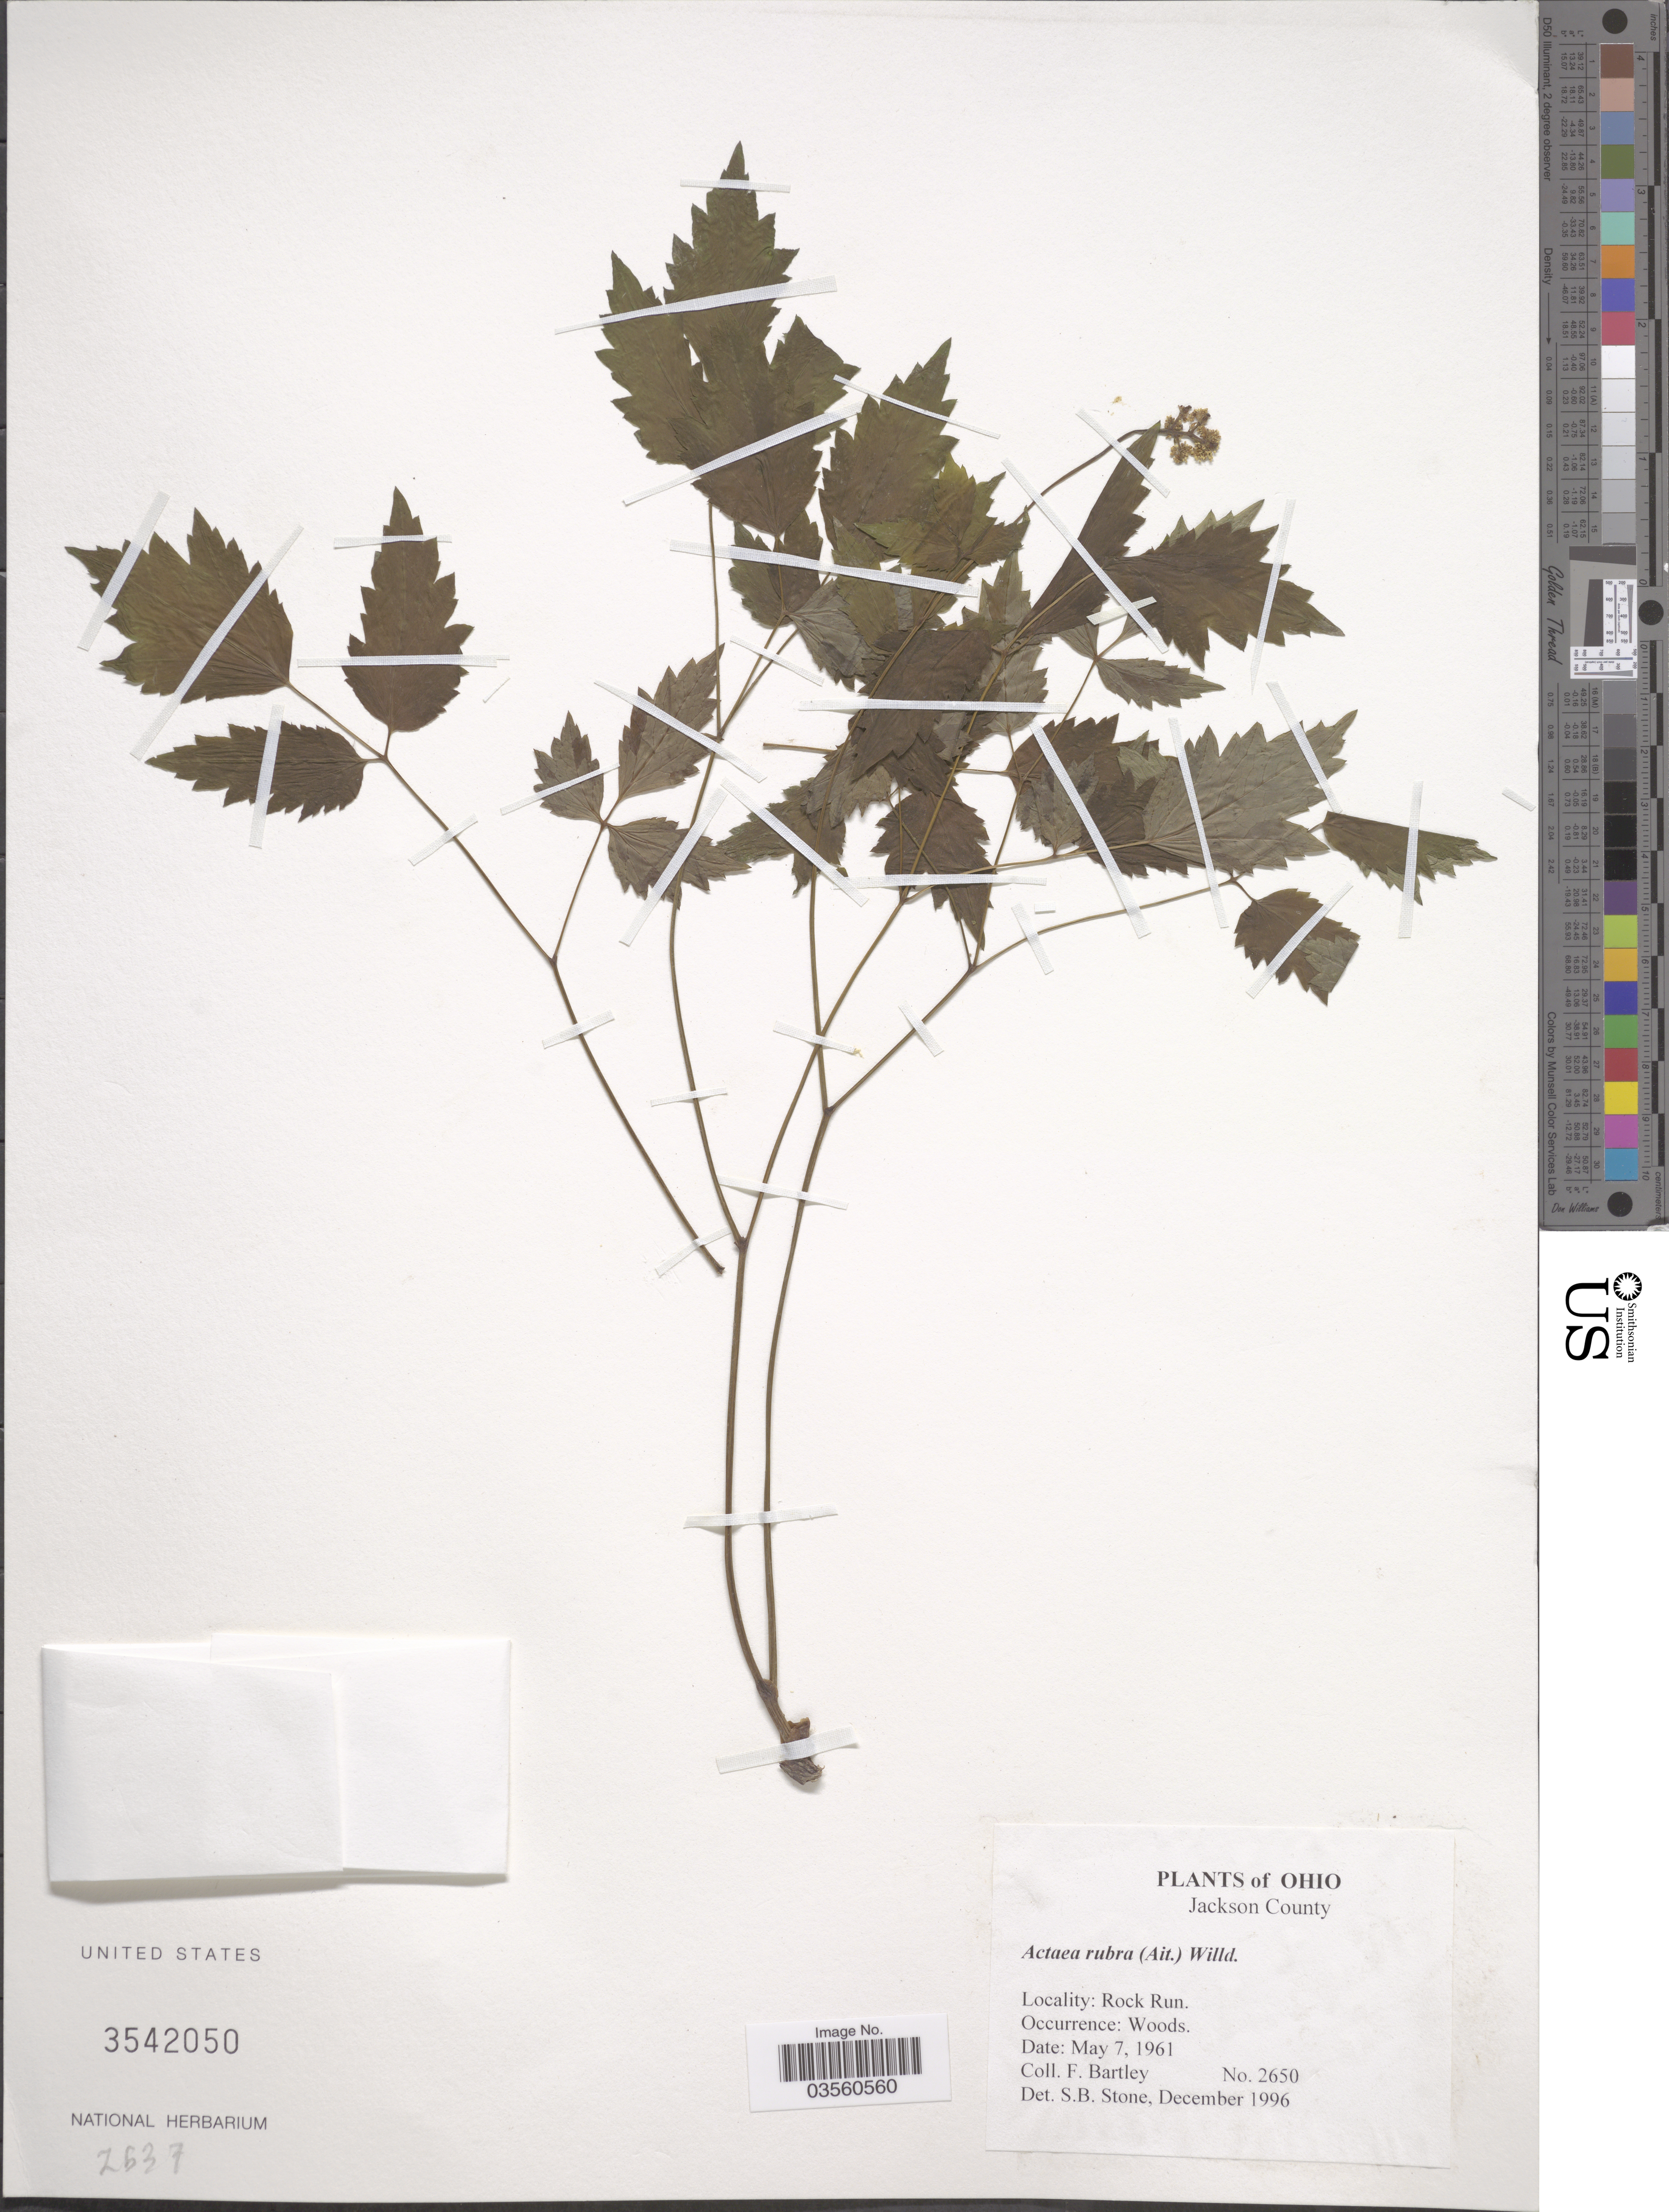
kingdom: Plantae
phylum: Tracheophyta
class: Magnoliopsida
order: Ranunculales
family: Ranunculaceae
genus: Actaea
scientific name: Actaea rubra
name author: (Aiton) Willd.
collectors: F. Bartley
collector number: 2650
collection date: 1961-05-07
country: United States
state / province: Ohio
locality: Jackson County. Rock Run.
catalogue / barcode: US 3542050